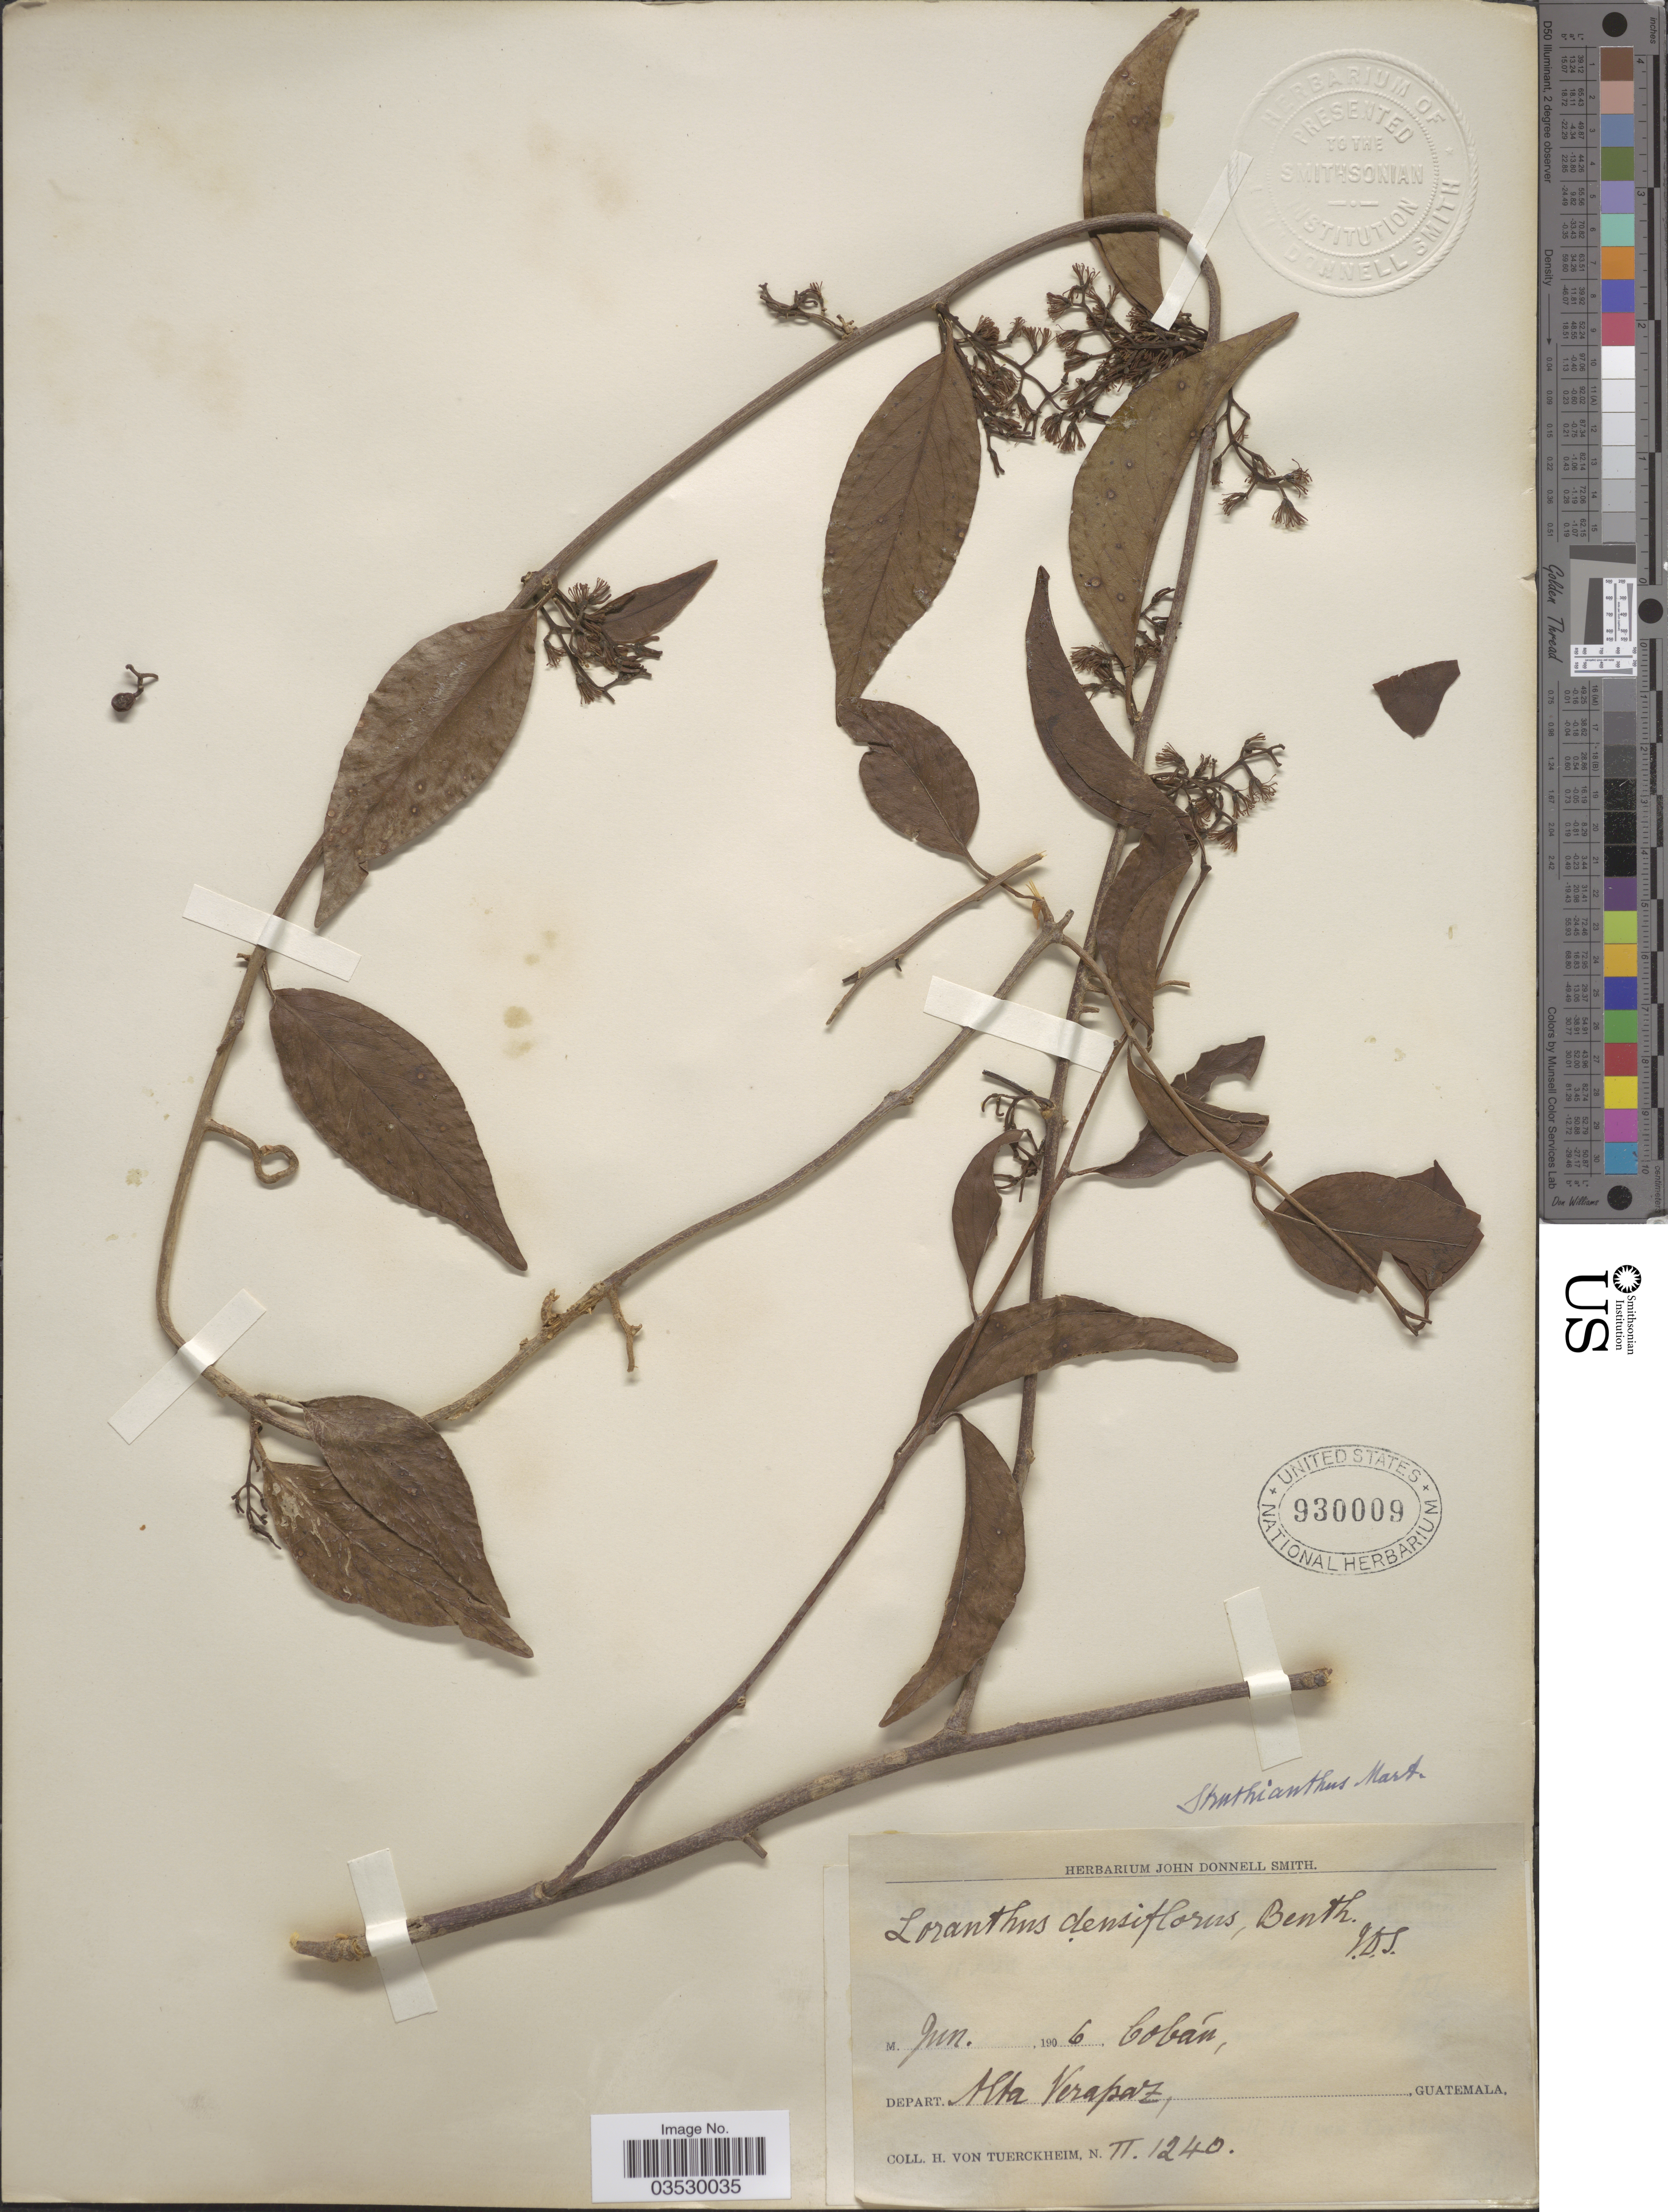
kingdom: Plantae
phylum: Tracheophyta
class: Magnoliopsida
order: Santalales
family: Loranthaceae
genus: Struthanthus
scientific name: Struthanthus marginatus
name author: (Desr.) Blume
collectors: H. von Tuerckheim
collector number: II1240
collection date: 1906-06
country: Guatemala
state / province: Alta Verapaz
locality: Depart. Alta Verapaz, Cobán.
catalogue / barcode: US 930009